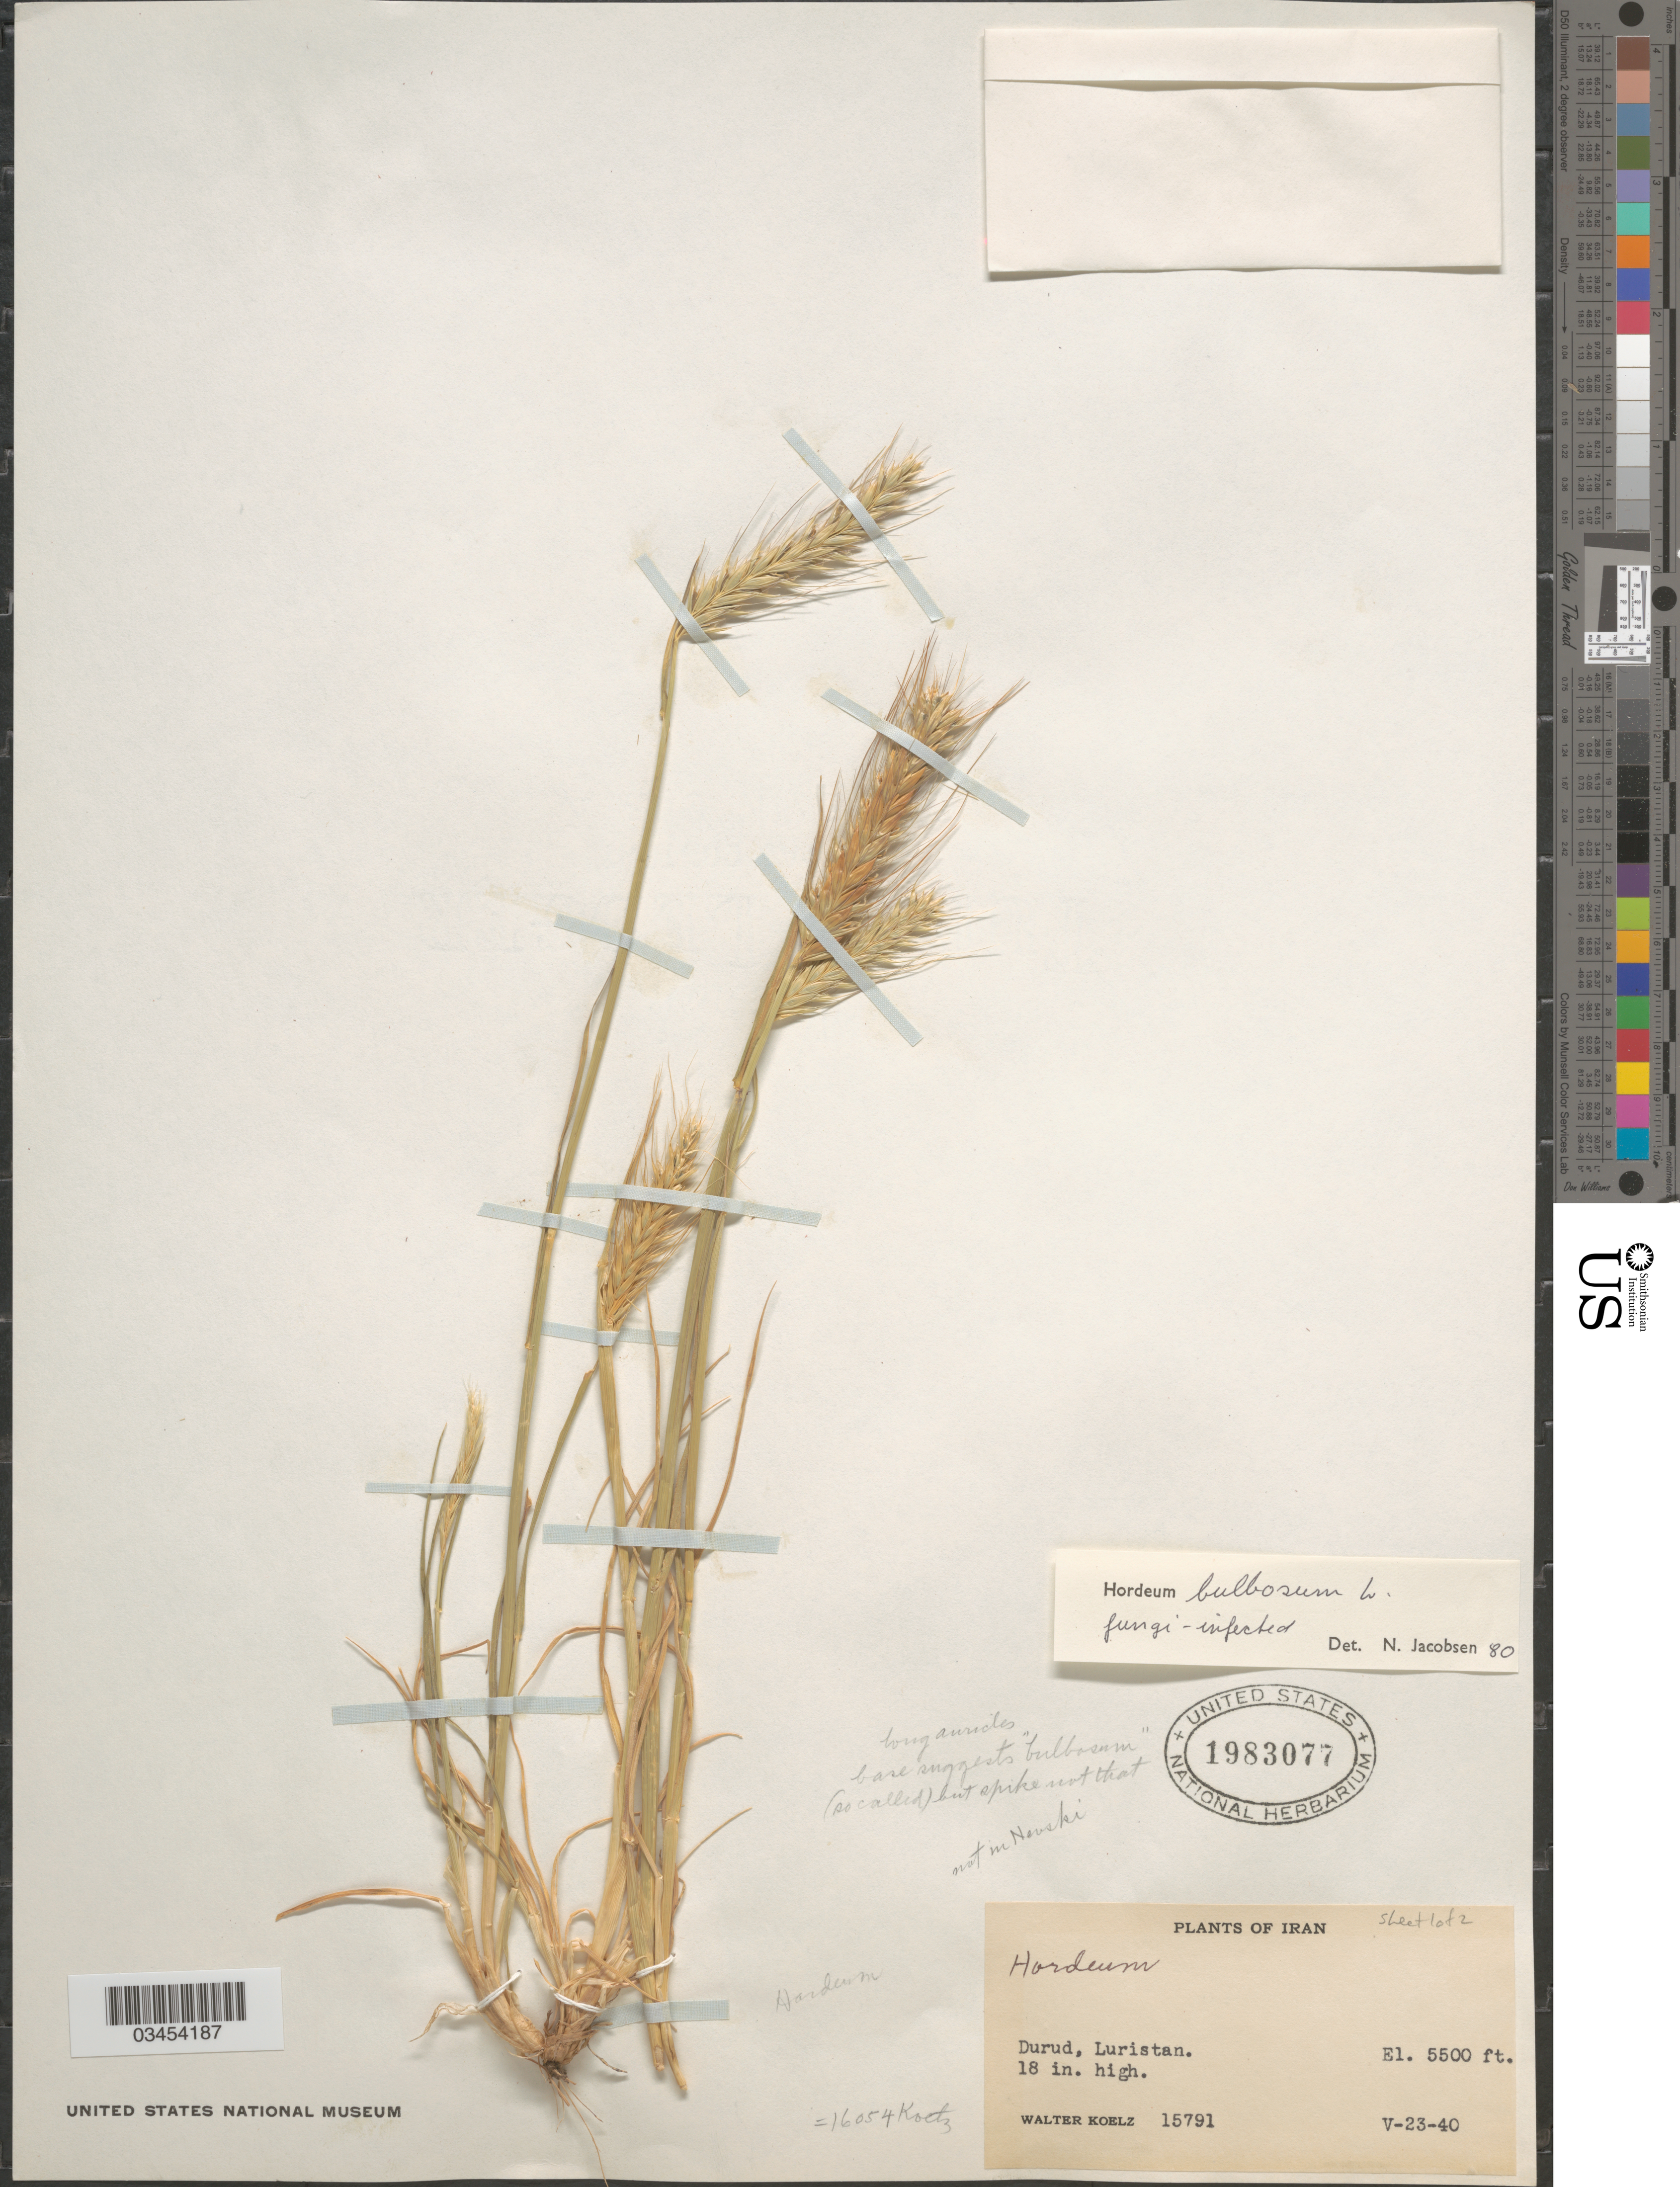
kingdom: Plantae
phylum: Tracheophyta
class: Liliopsida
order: Poales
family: Poaceae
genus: Hordeum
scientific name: Hordeum bulbosum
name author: L.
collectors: W. N. Koelz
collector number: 15791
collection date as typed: Transcribed d/m/y: 23/5/40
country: Iran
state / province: Lorestan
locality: Durud, Luristan.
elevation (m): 1676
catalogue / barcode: US 1983077